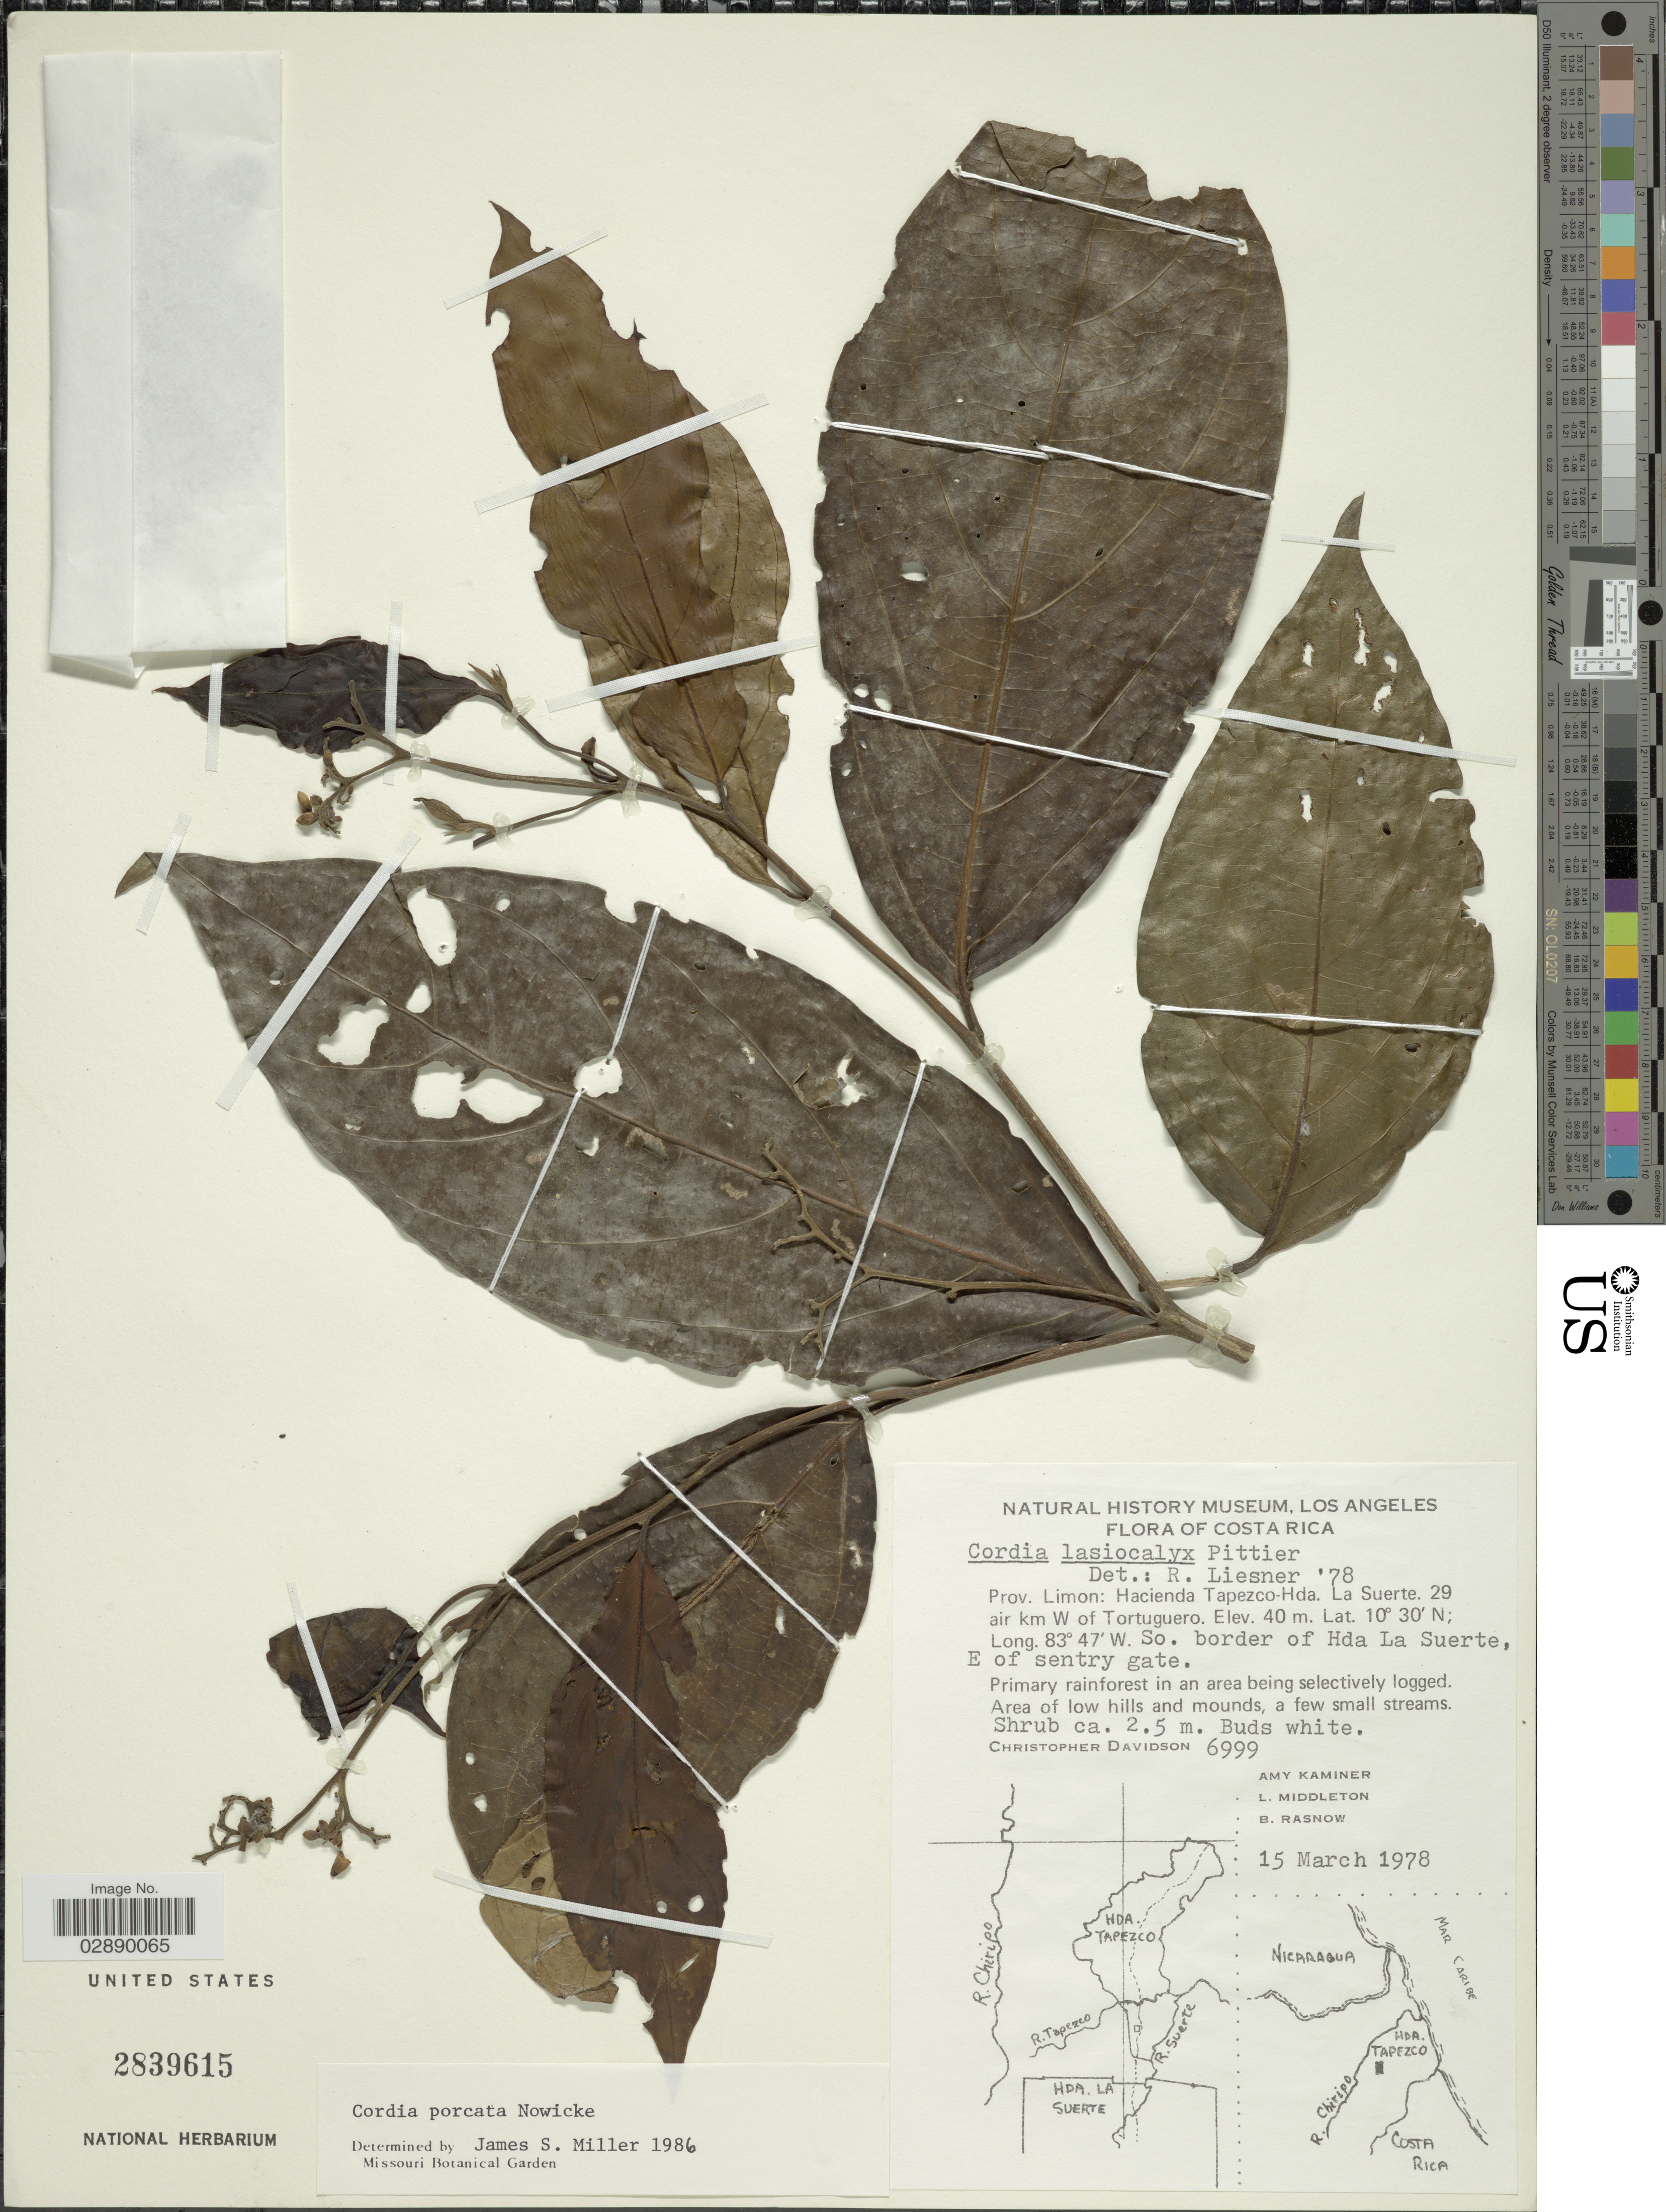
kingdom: Plantae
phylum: Tracheophyta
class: Magnoliopsida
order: Boraginales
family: Cordiaceae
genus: Cordia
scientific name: Cordia porcata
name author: Nowicke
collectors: C. Davidson, A. Kaminer, L. Middleton & B. Rasnow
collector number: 6999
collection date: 1978-03-15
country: Costa Rica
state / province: Limón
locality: Prov. Limon: Hacienda Tapezco-Hda. La Suerte. 29 air km W of Tortuguero. So. border of Hda La Suerte, E of sentry gate.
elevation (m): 40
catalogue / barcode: US 2839615